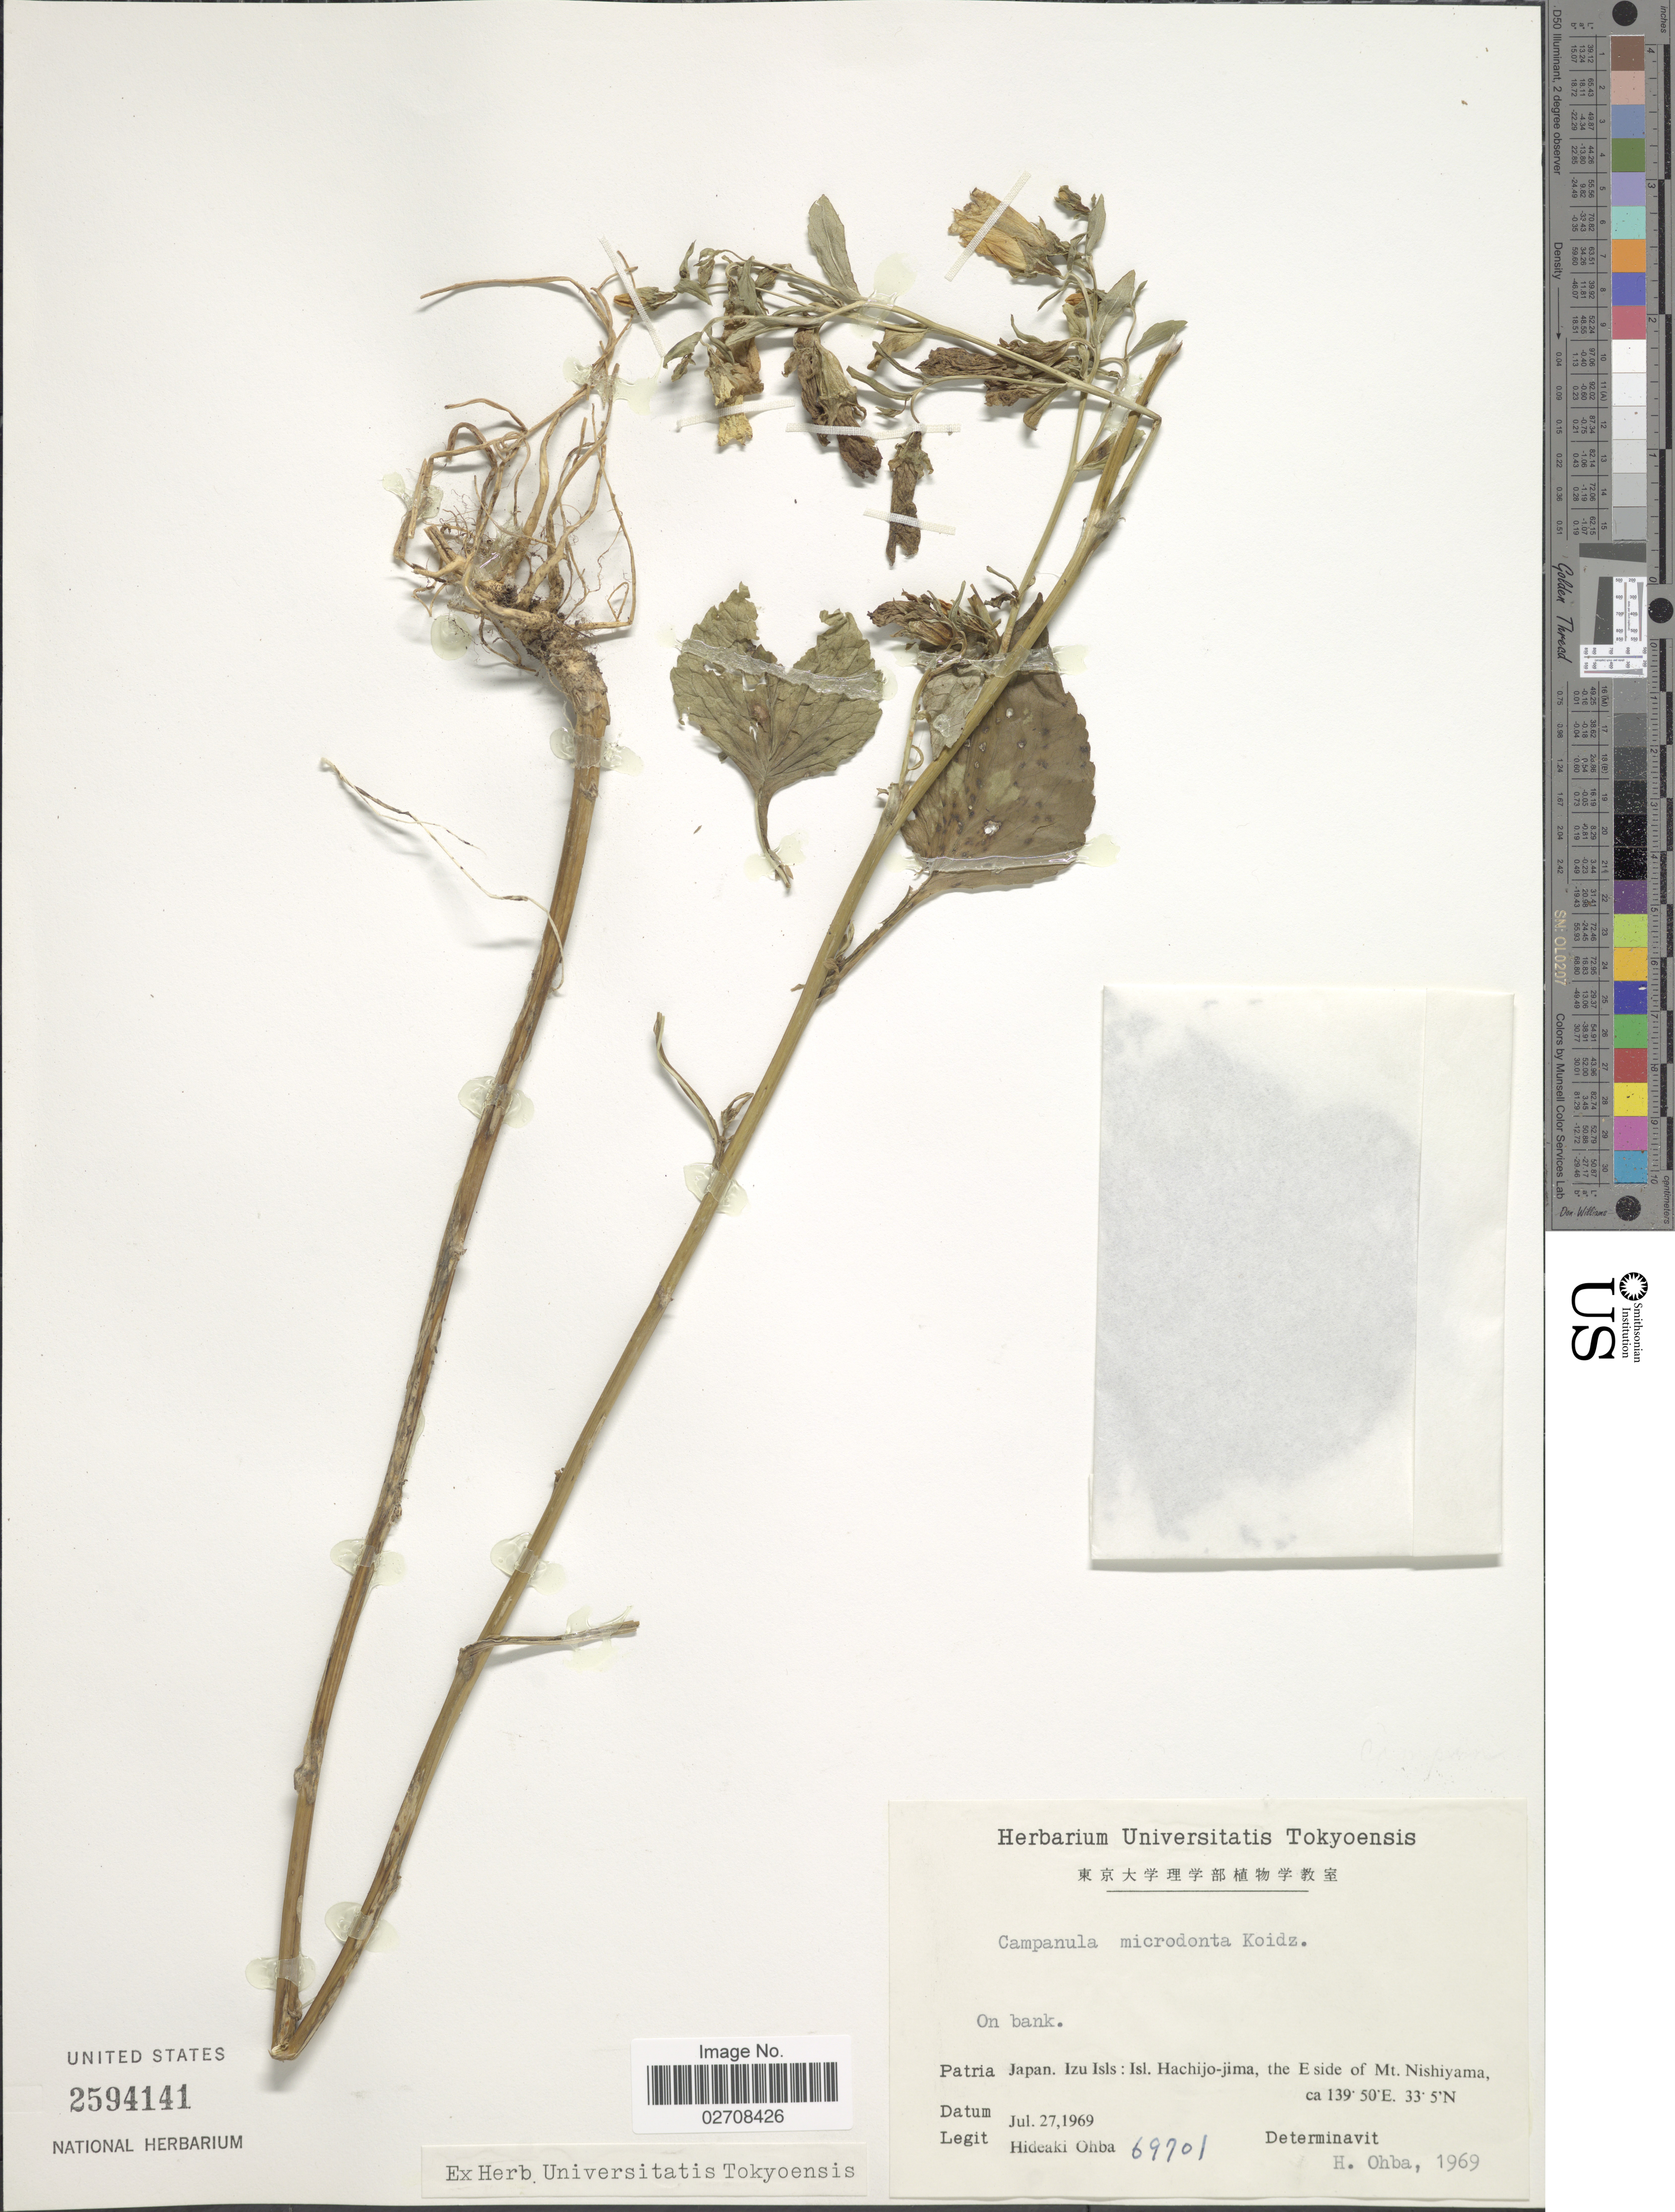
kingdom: Plantae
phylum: Tracheophyta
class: Magnoliopsida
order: Asterales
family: Campanulaceae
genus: Campanula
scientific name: Campanula microdonta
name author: Koidz.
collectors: H. Ohba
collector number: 69701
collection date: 1969-07-27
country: Japan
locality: On bank. Izu Isls: Isl. Hachijo-jima, the E side of Mt. Nishiyama.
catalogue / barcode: US 2594141